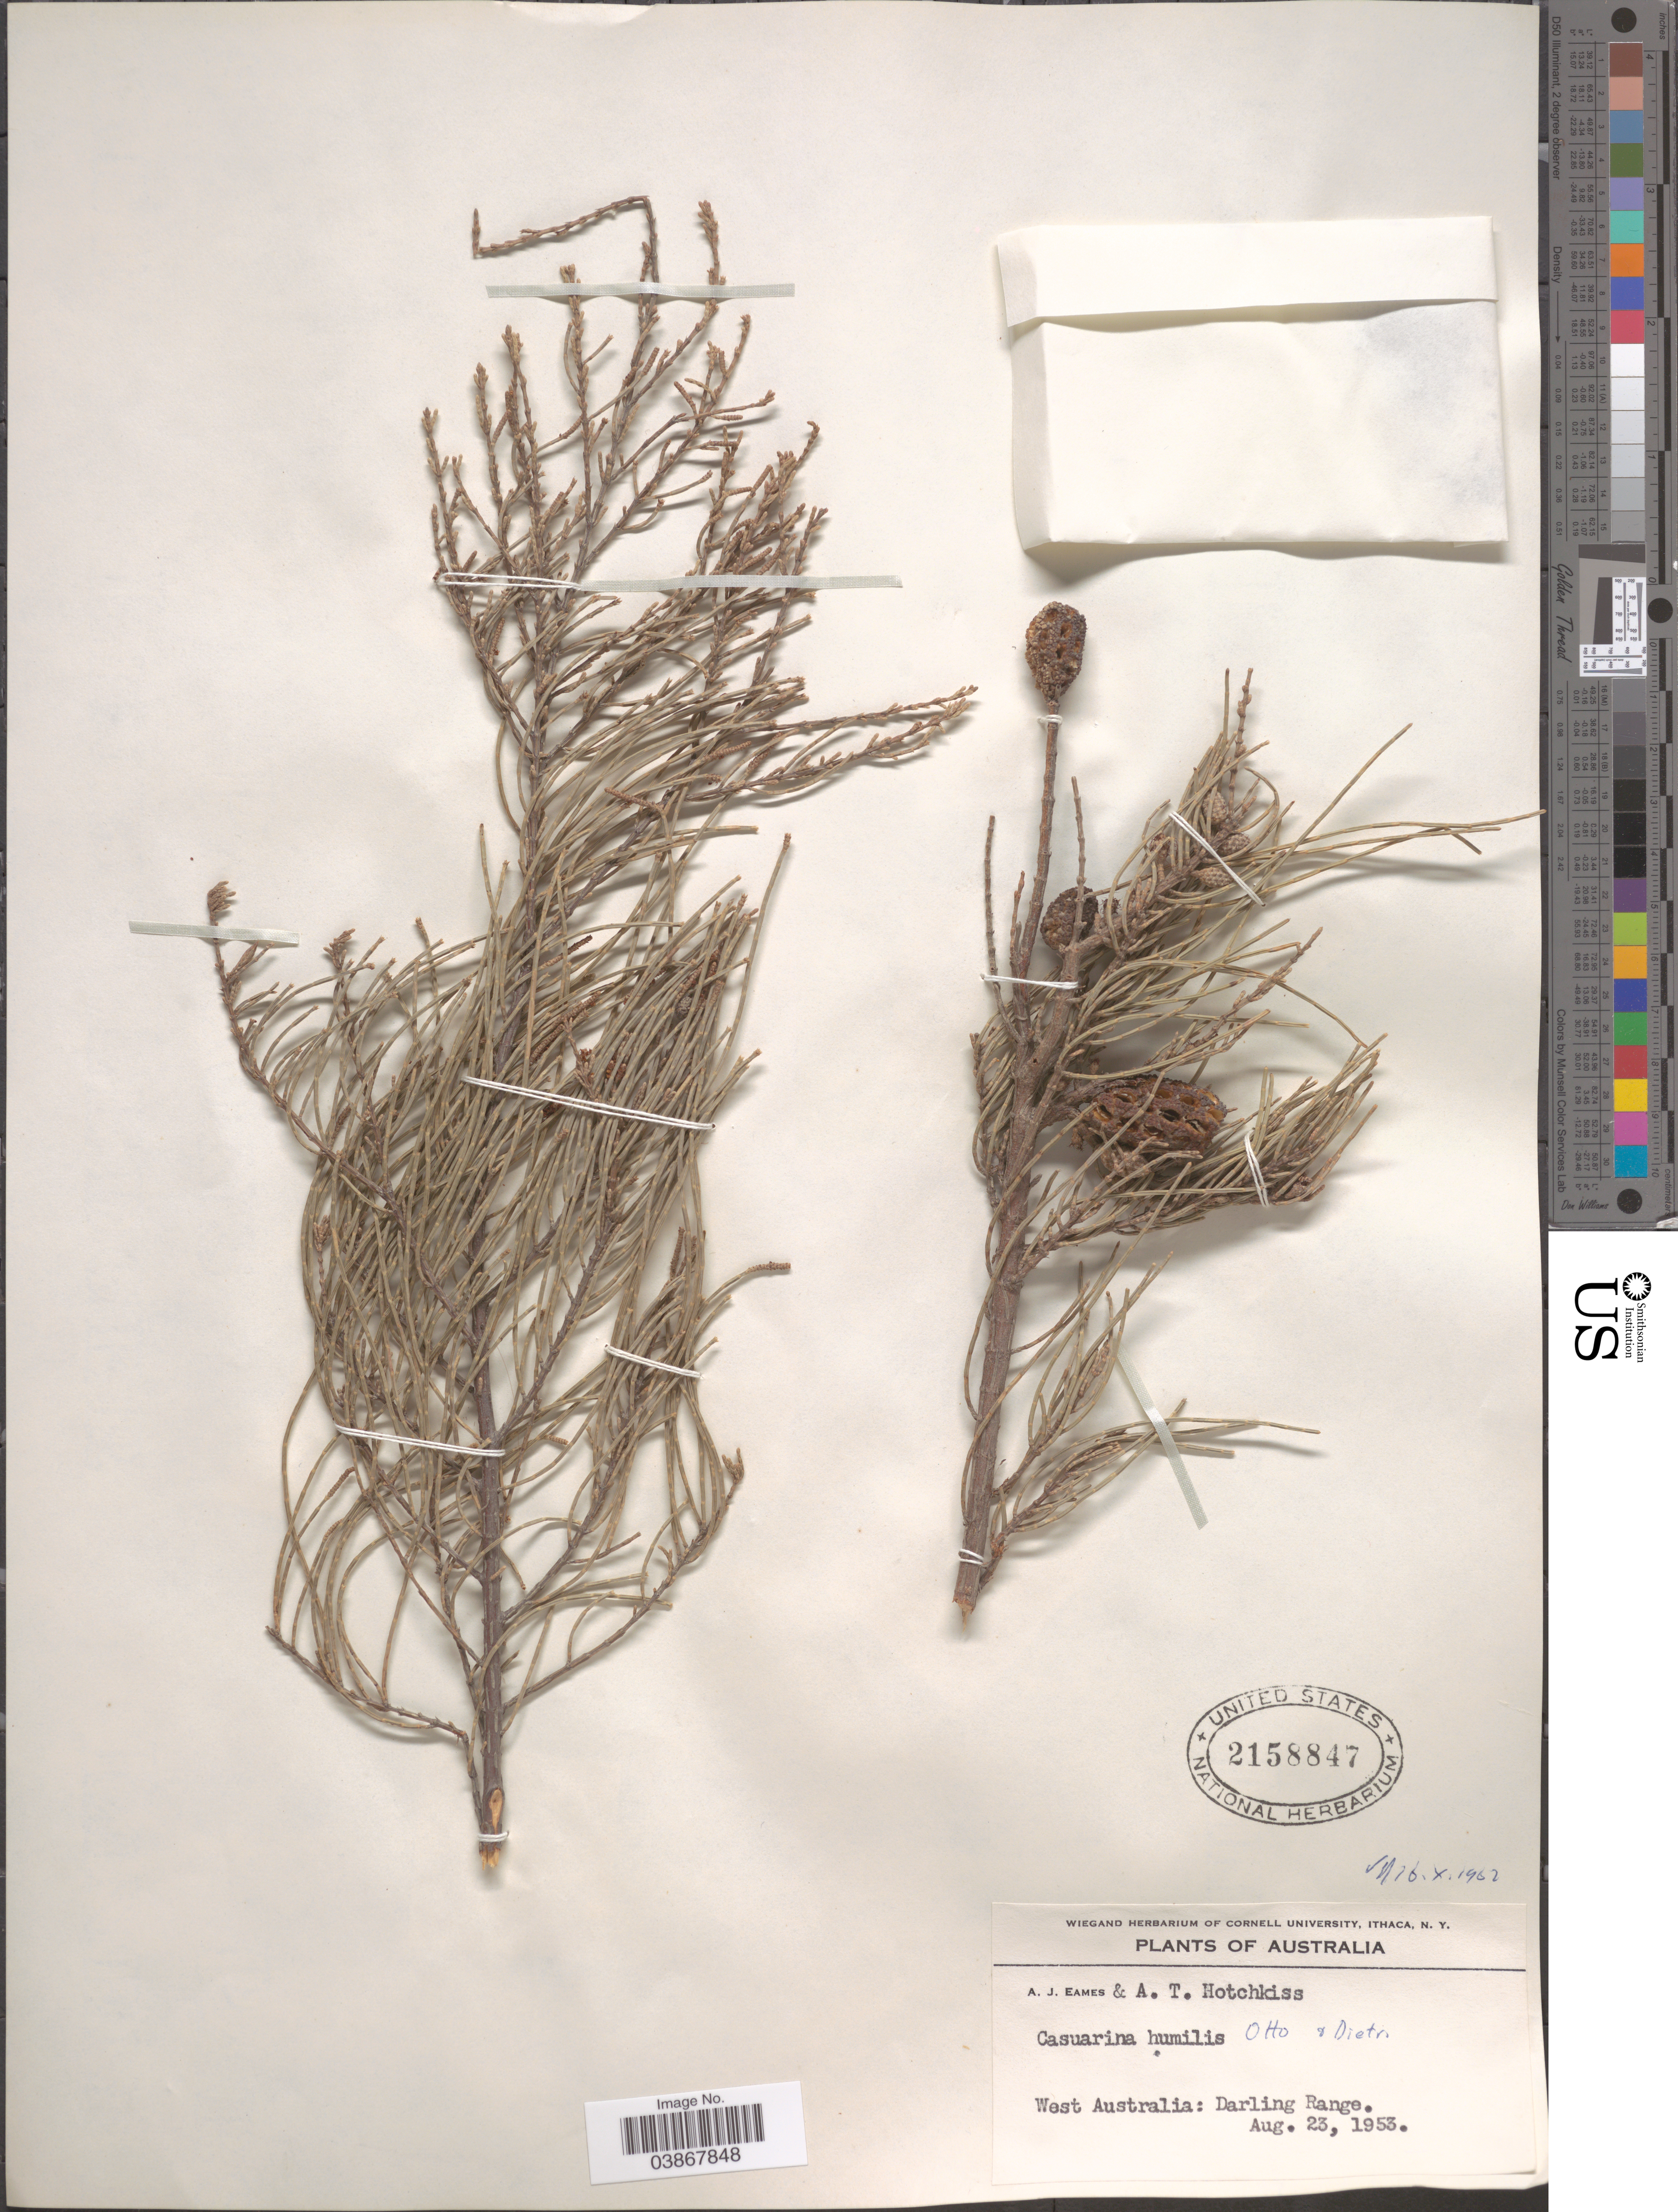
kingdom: Plantae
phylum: Tracheophyta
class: Magnoliopsida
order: Fagales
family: Casuarinaceae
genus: Casuarina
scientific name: Casuarina humilis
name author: Otto & A. Dietr.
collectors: A. J. Eames & A. Hotchkiss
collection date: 1953-08-23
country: Australia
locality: West Australia: Darling Range.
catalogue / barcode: US 2158847